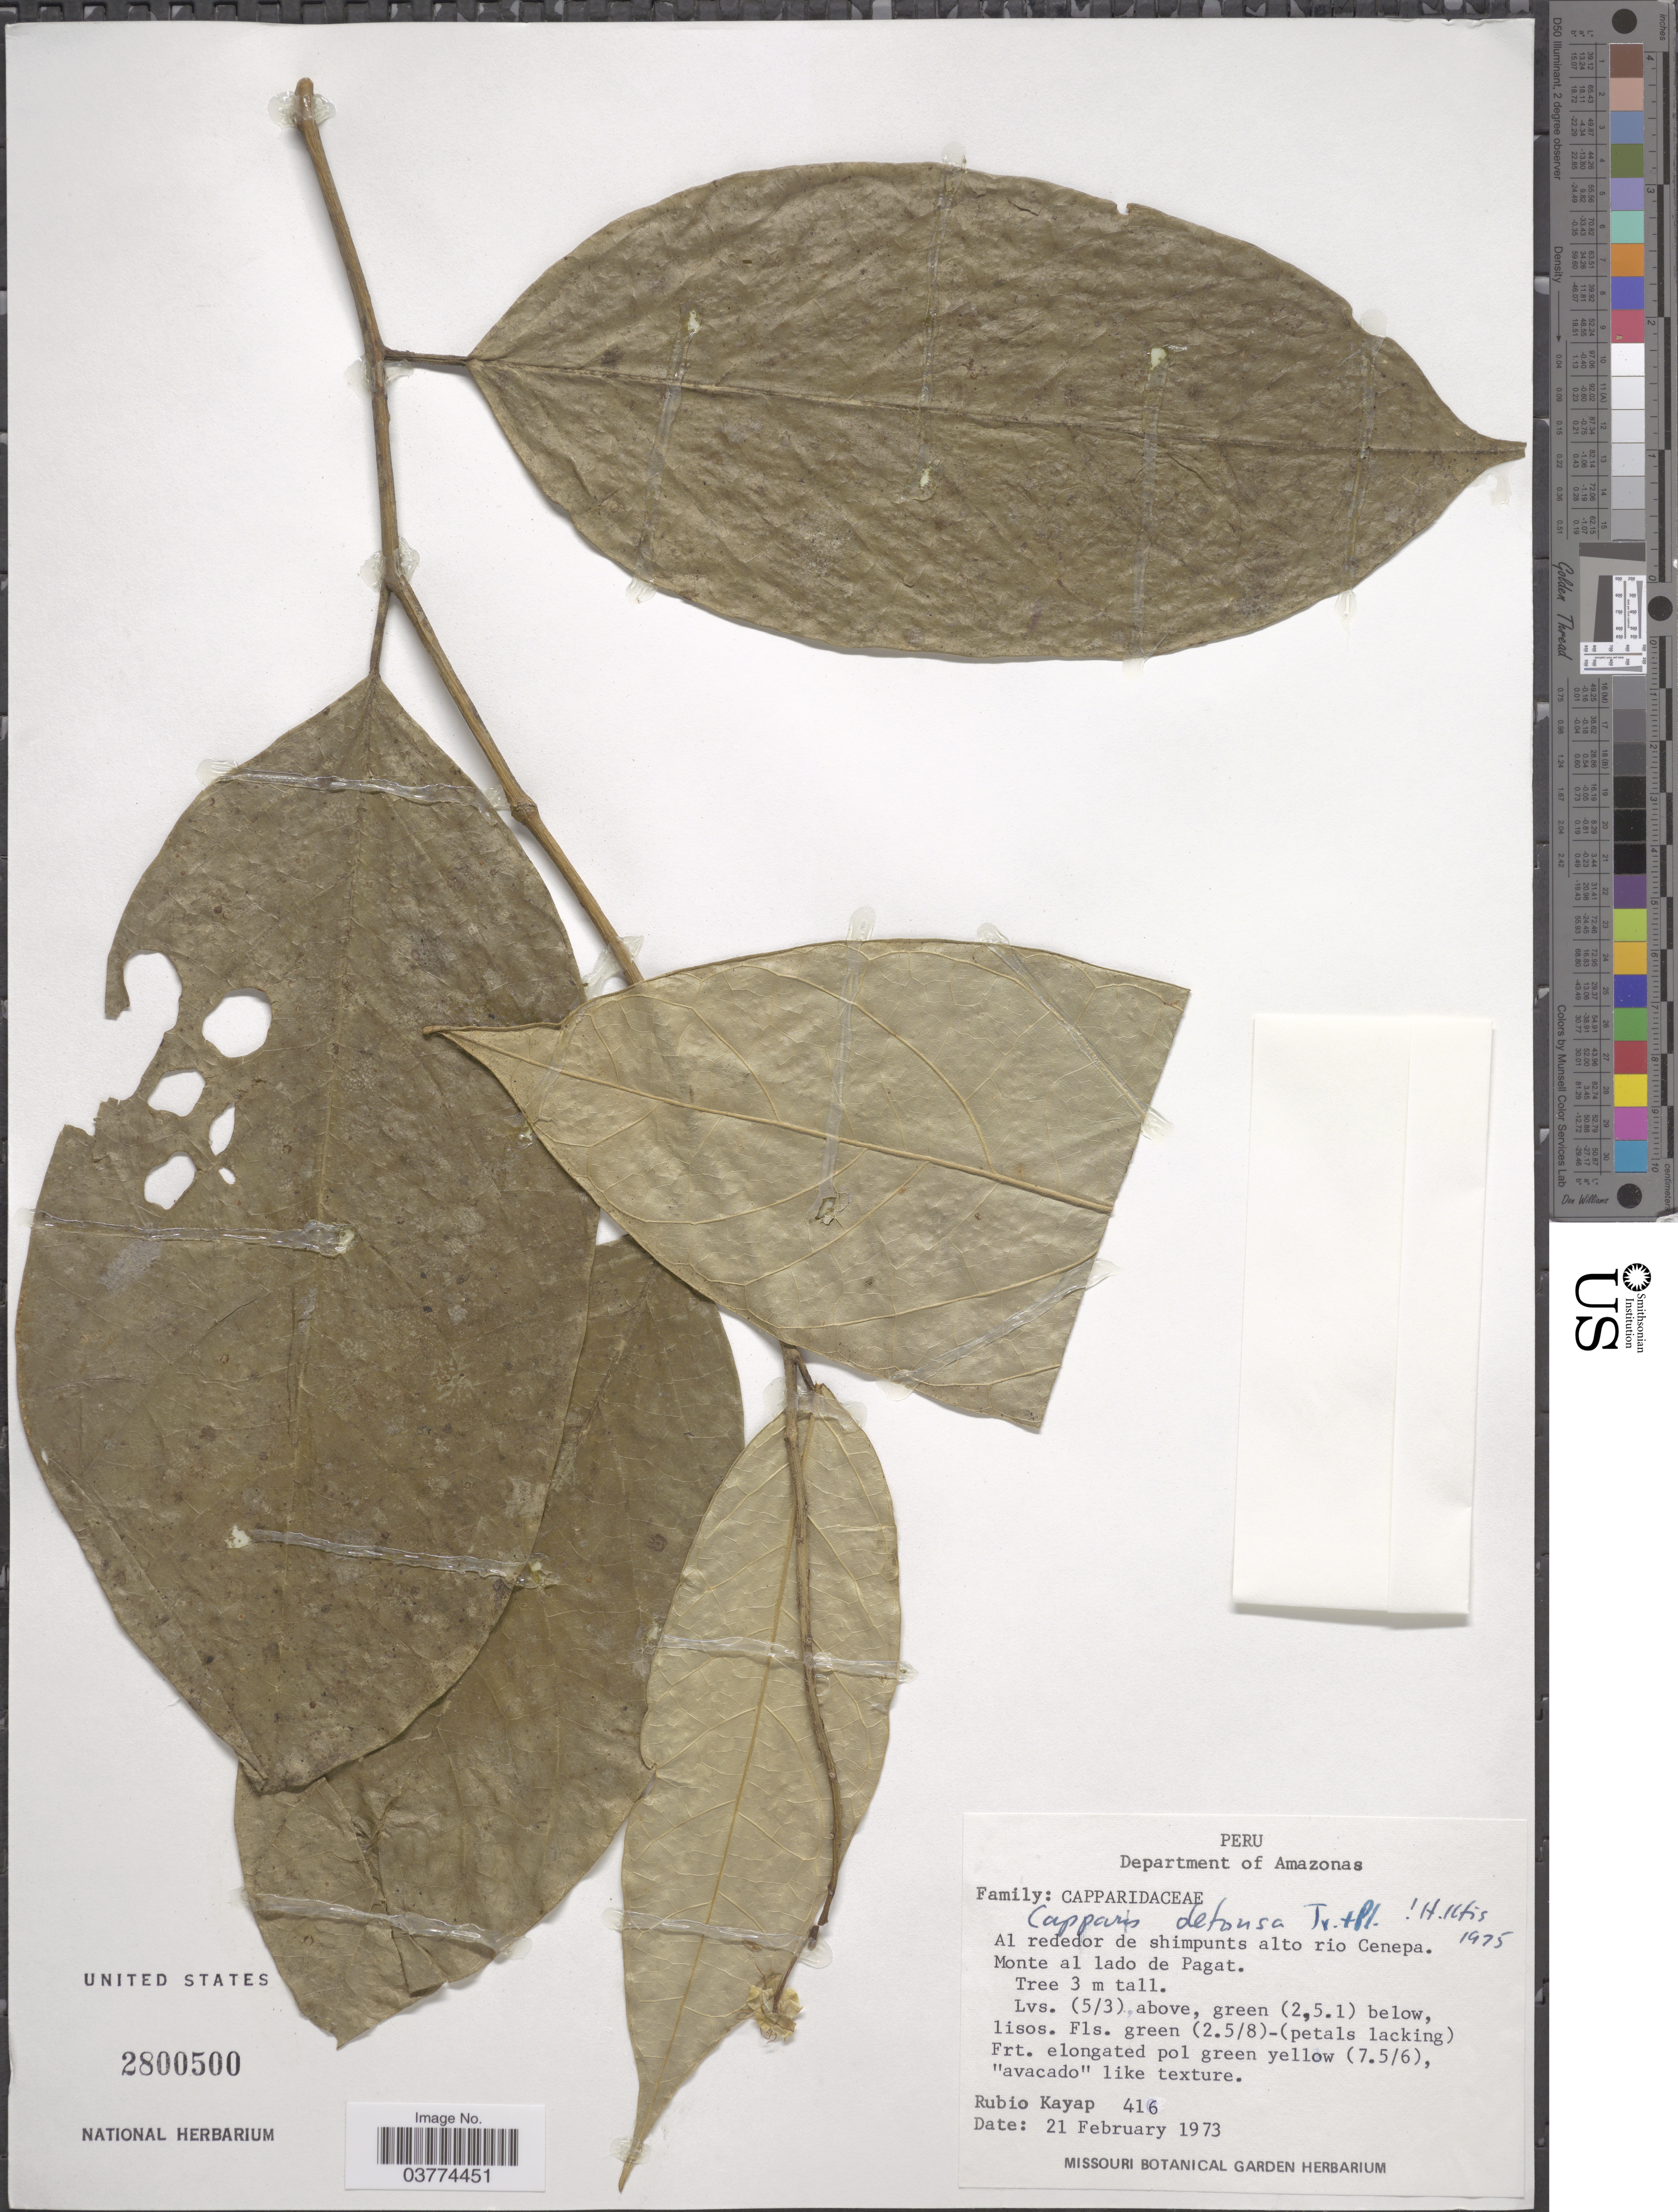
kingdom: Plantae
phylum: Tracheophyta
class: Magnoliopsida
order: Brassicales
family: Capparaceae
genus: Preslianthus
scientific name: Preslianthus detonsus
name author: (Triana & Planch.) Cornejo & Iltis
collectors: R. Kayap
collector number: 416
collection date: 1973-02-21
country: Peru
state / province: Amazonas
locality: Department of Amazonas. Al rededor de shimpunts alto rio Genepa. Monte al lado de Pagat.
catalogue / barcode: US 2800500